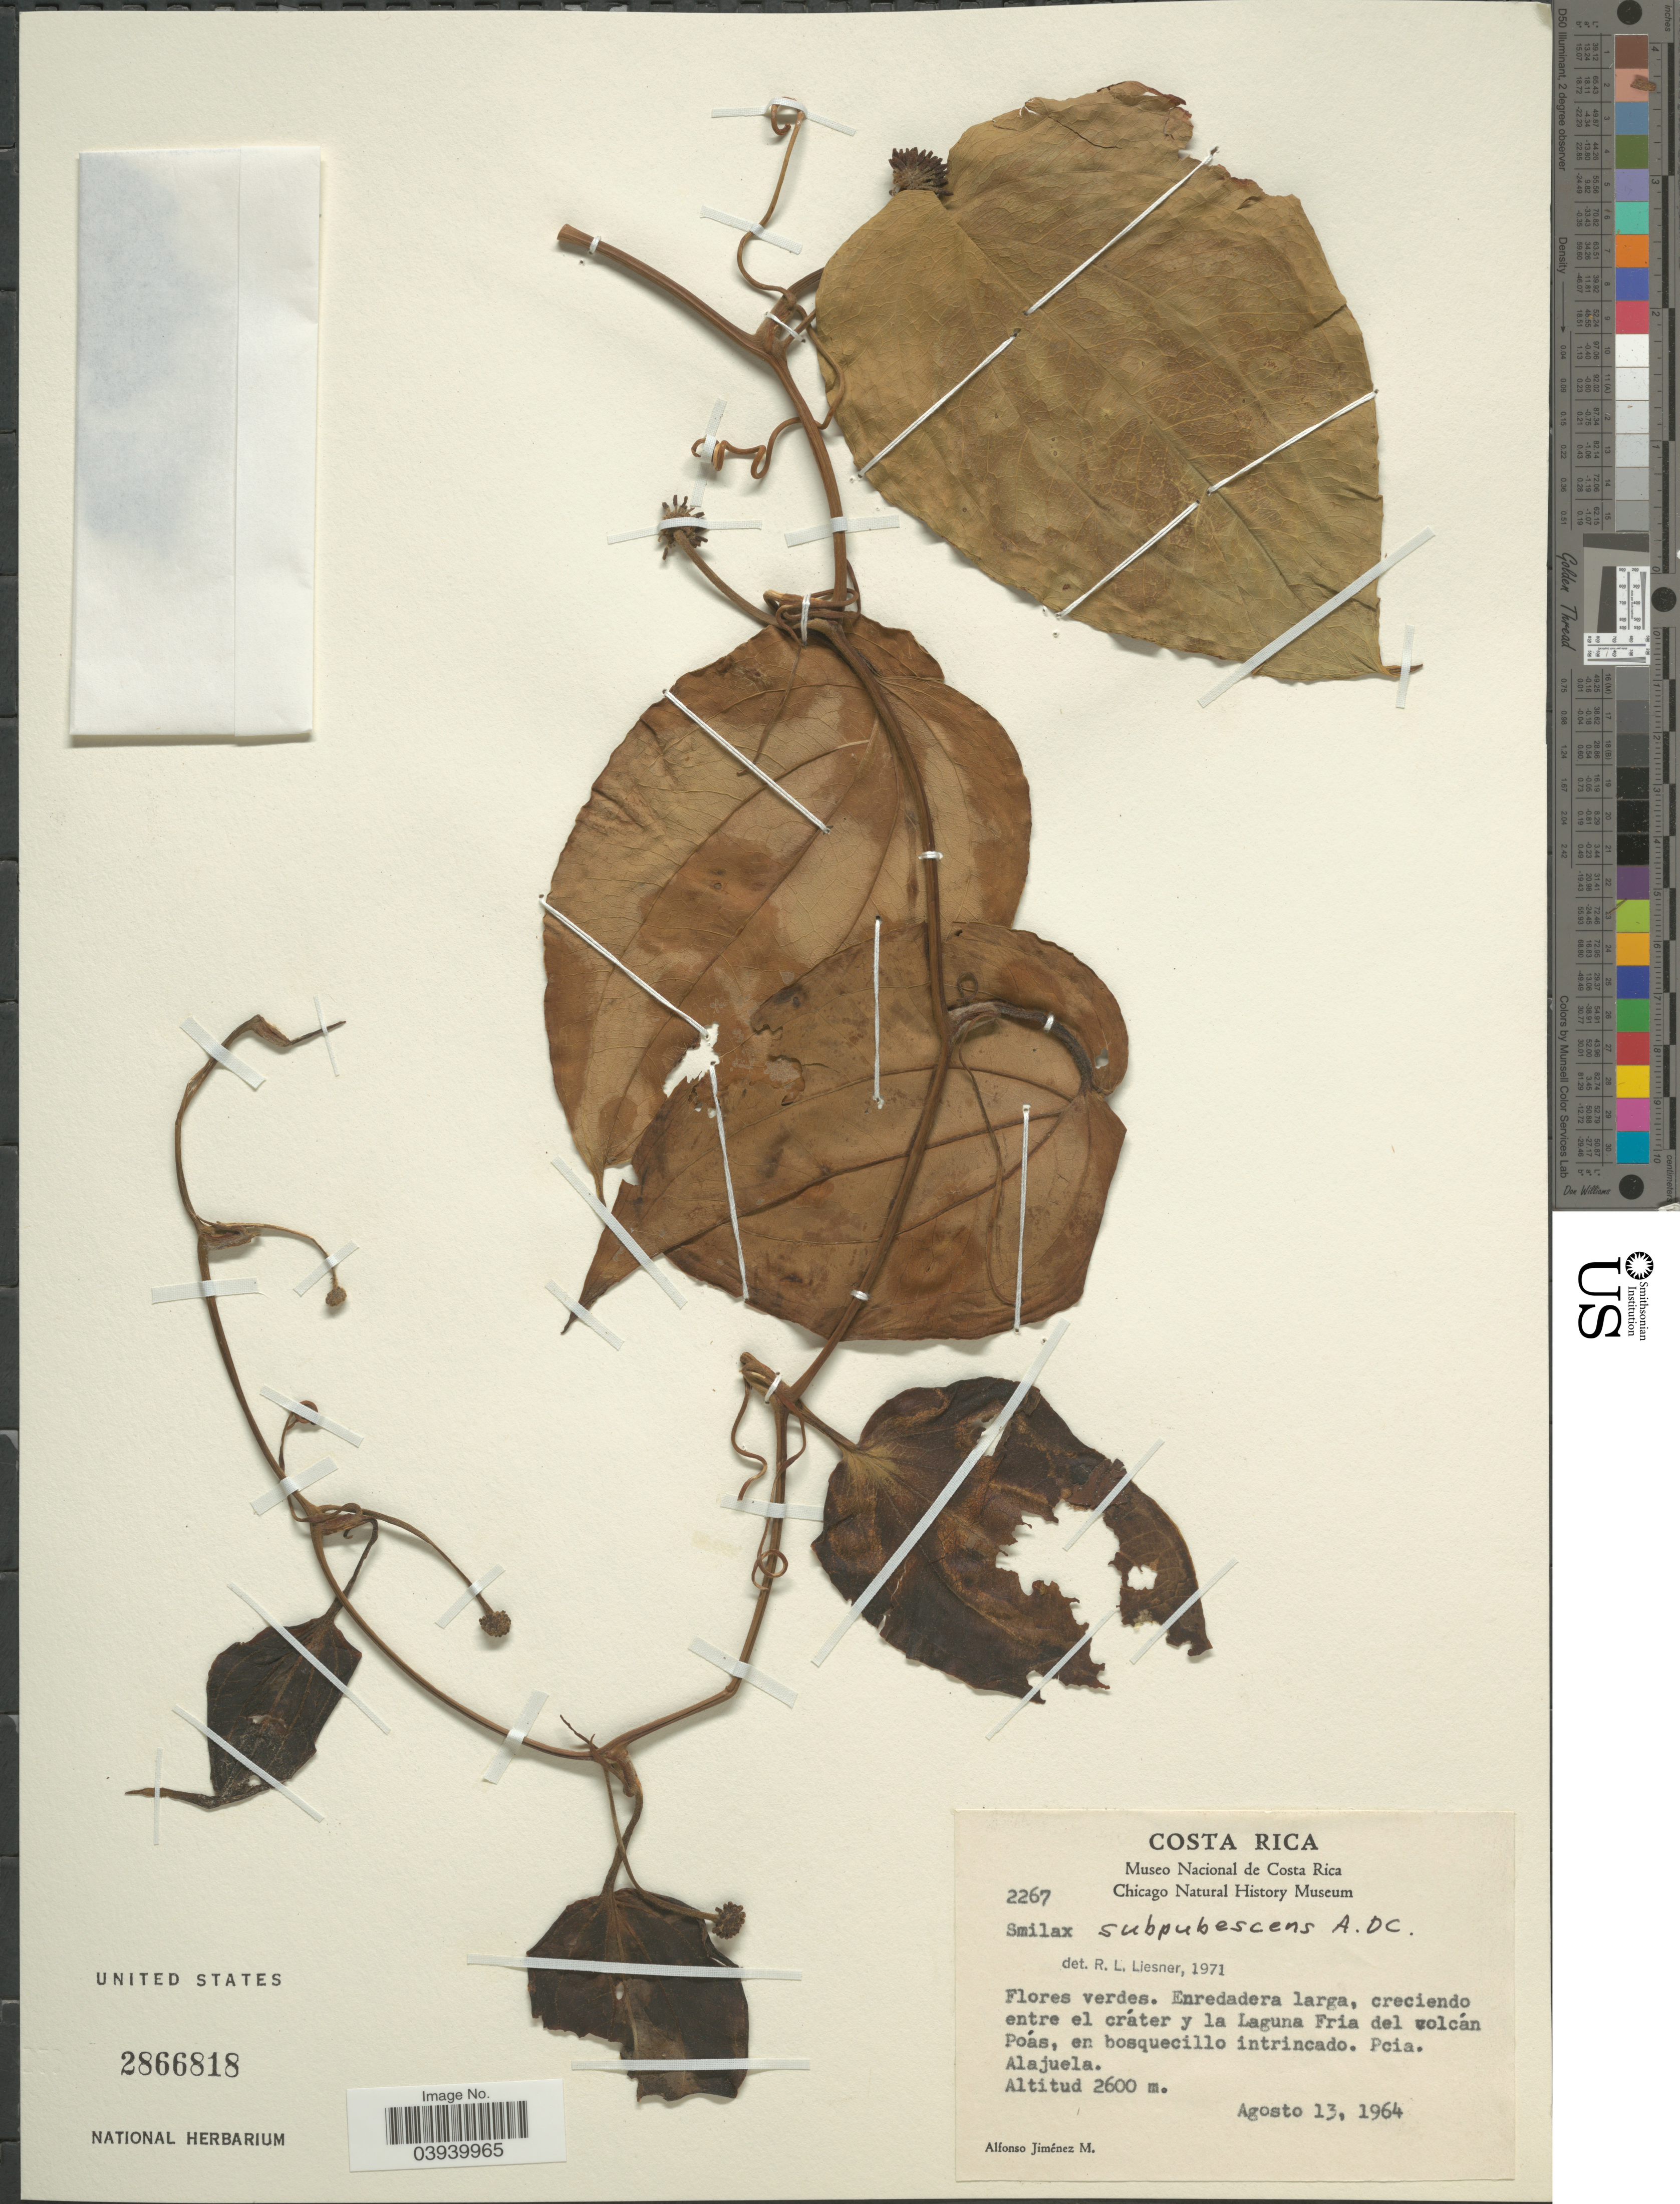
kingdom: Plantae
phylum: Tracheophyta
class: Liliopsida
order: Liliales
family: Smilacaceae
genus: Smilax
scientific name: Smilax subpubescens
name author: A. DC.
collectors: A. Jimenez M.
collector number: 2267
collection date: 1964-08-13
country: Costa Rica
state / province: Alajuela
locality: Enredadera larga, creciendo entre el cráter y la Laguna Fria del volcán Poás, en bosquecillo intrincado.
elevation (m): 2600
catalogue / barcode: US 2866818